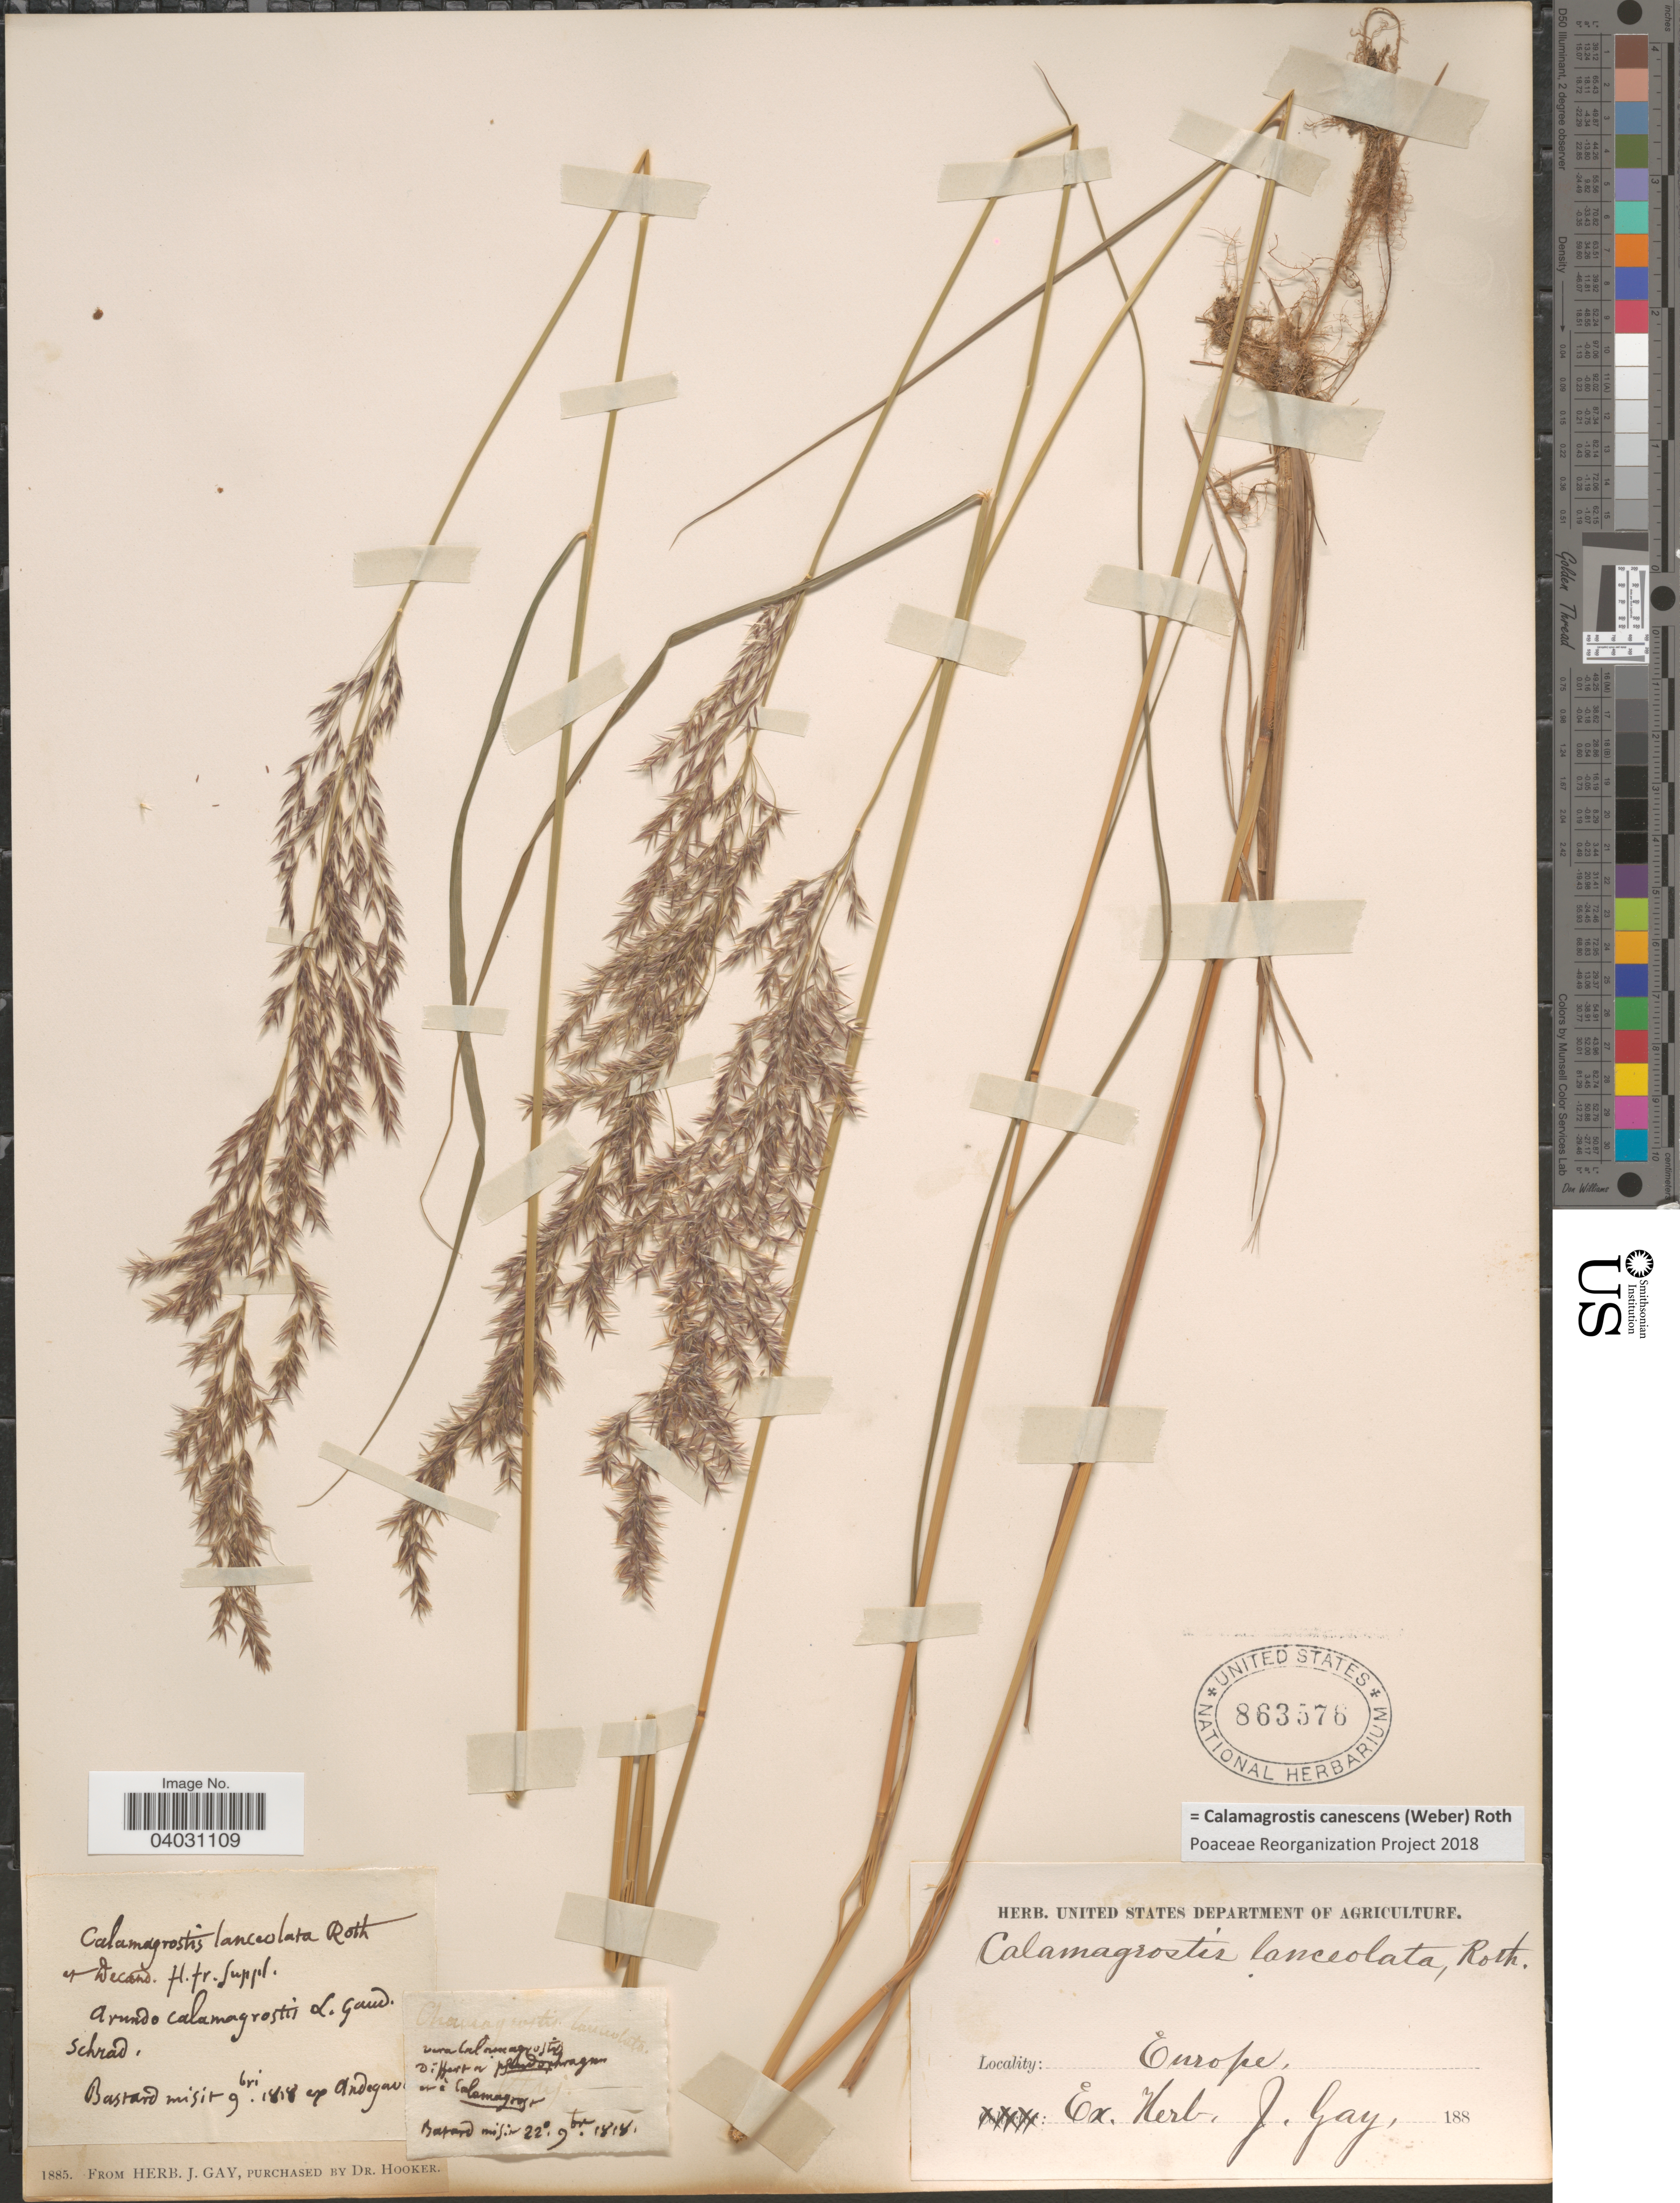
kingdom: Plantae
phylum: Tracheophyta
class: Liliopsida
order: Poales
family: Poaceae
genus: Calamagrostis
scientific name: Calamagrostis canescens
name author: (G.H. Weber) Roth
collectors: ex herb. J. Gay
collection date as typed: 188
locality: Europe.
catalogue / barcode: US 863576